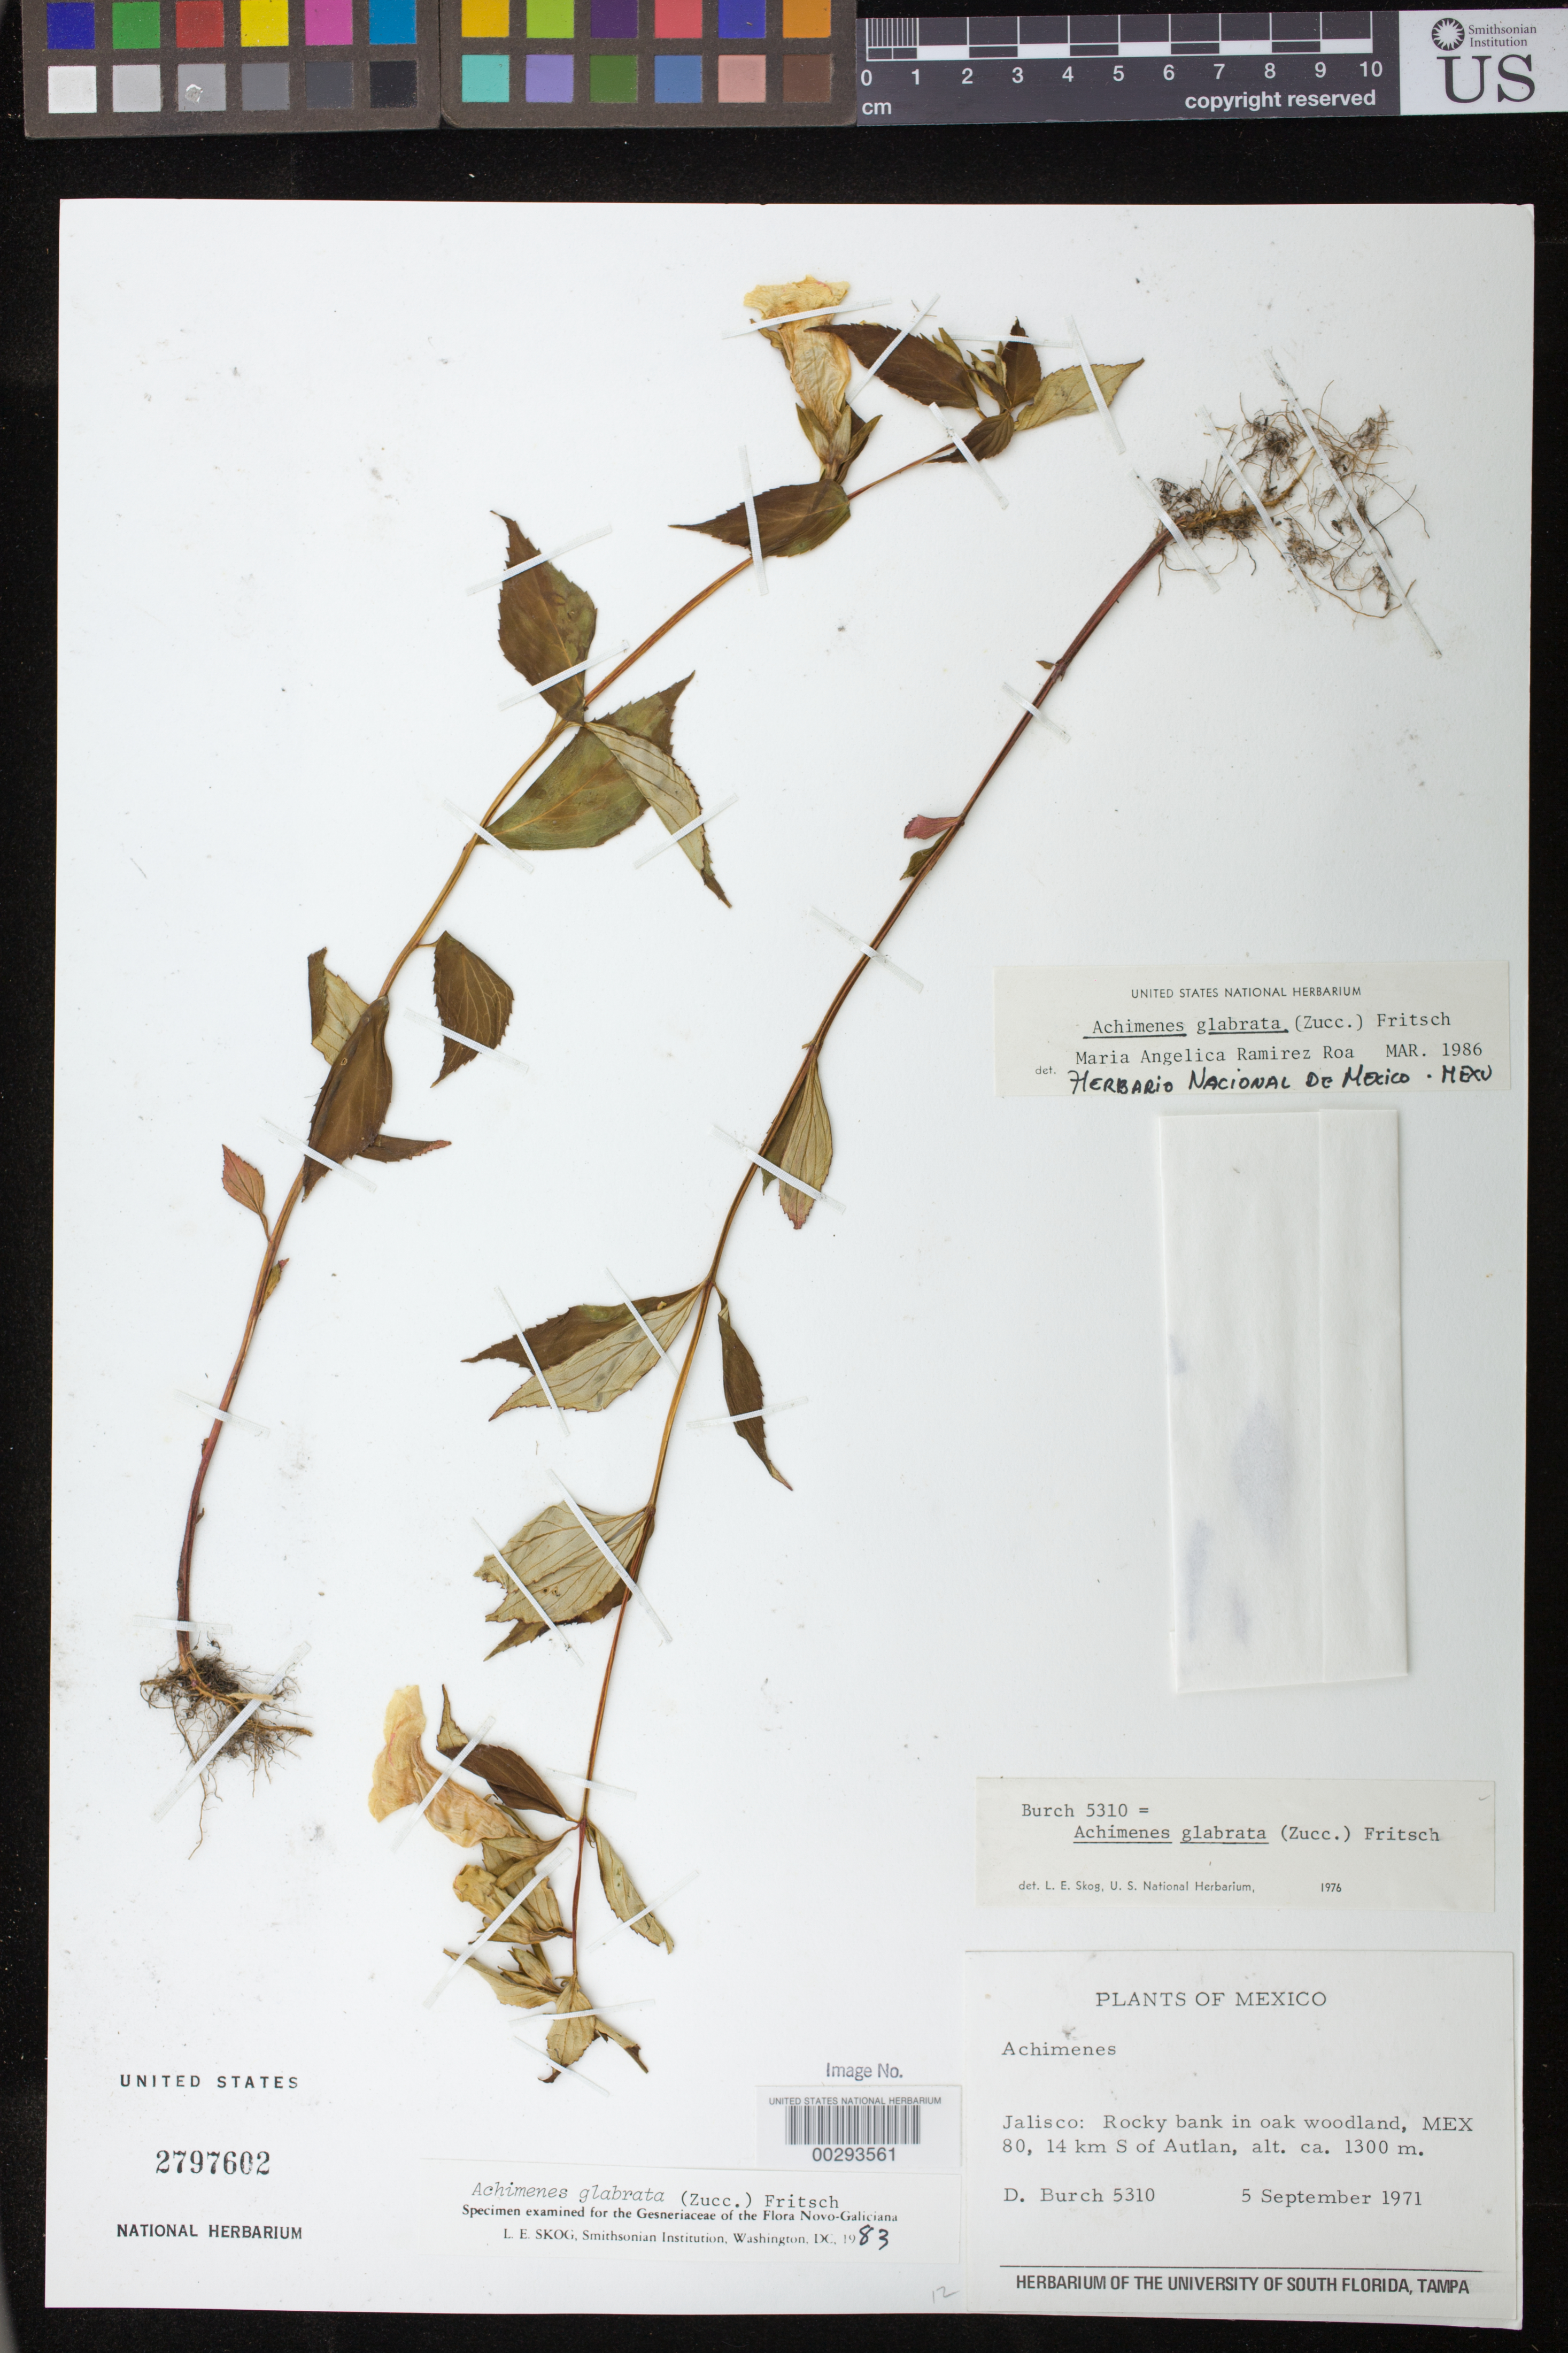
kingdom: Plantae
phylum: Tracheophyta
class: Magnoliopsida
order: Lamiales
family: Gesneriaceae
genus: Achimenes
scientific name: Achimenes glabrata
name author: (Zucc.) Fritsch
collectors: D. Burch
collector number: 5310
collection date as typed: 05 Sep 1971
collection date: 1971-09-05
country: Mexico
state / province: Jalisco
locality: Mex 80, 14 km S of Autlan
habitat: Rocky bank in oak woodland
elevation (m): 1300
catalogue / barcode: US 2797602